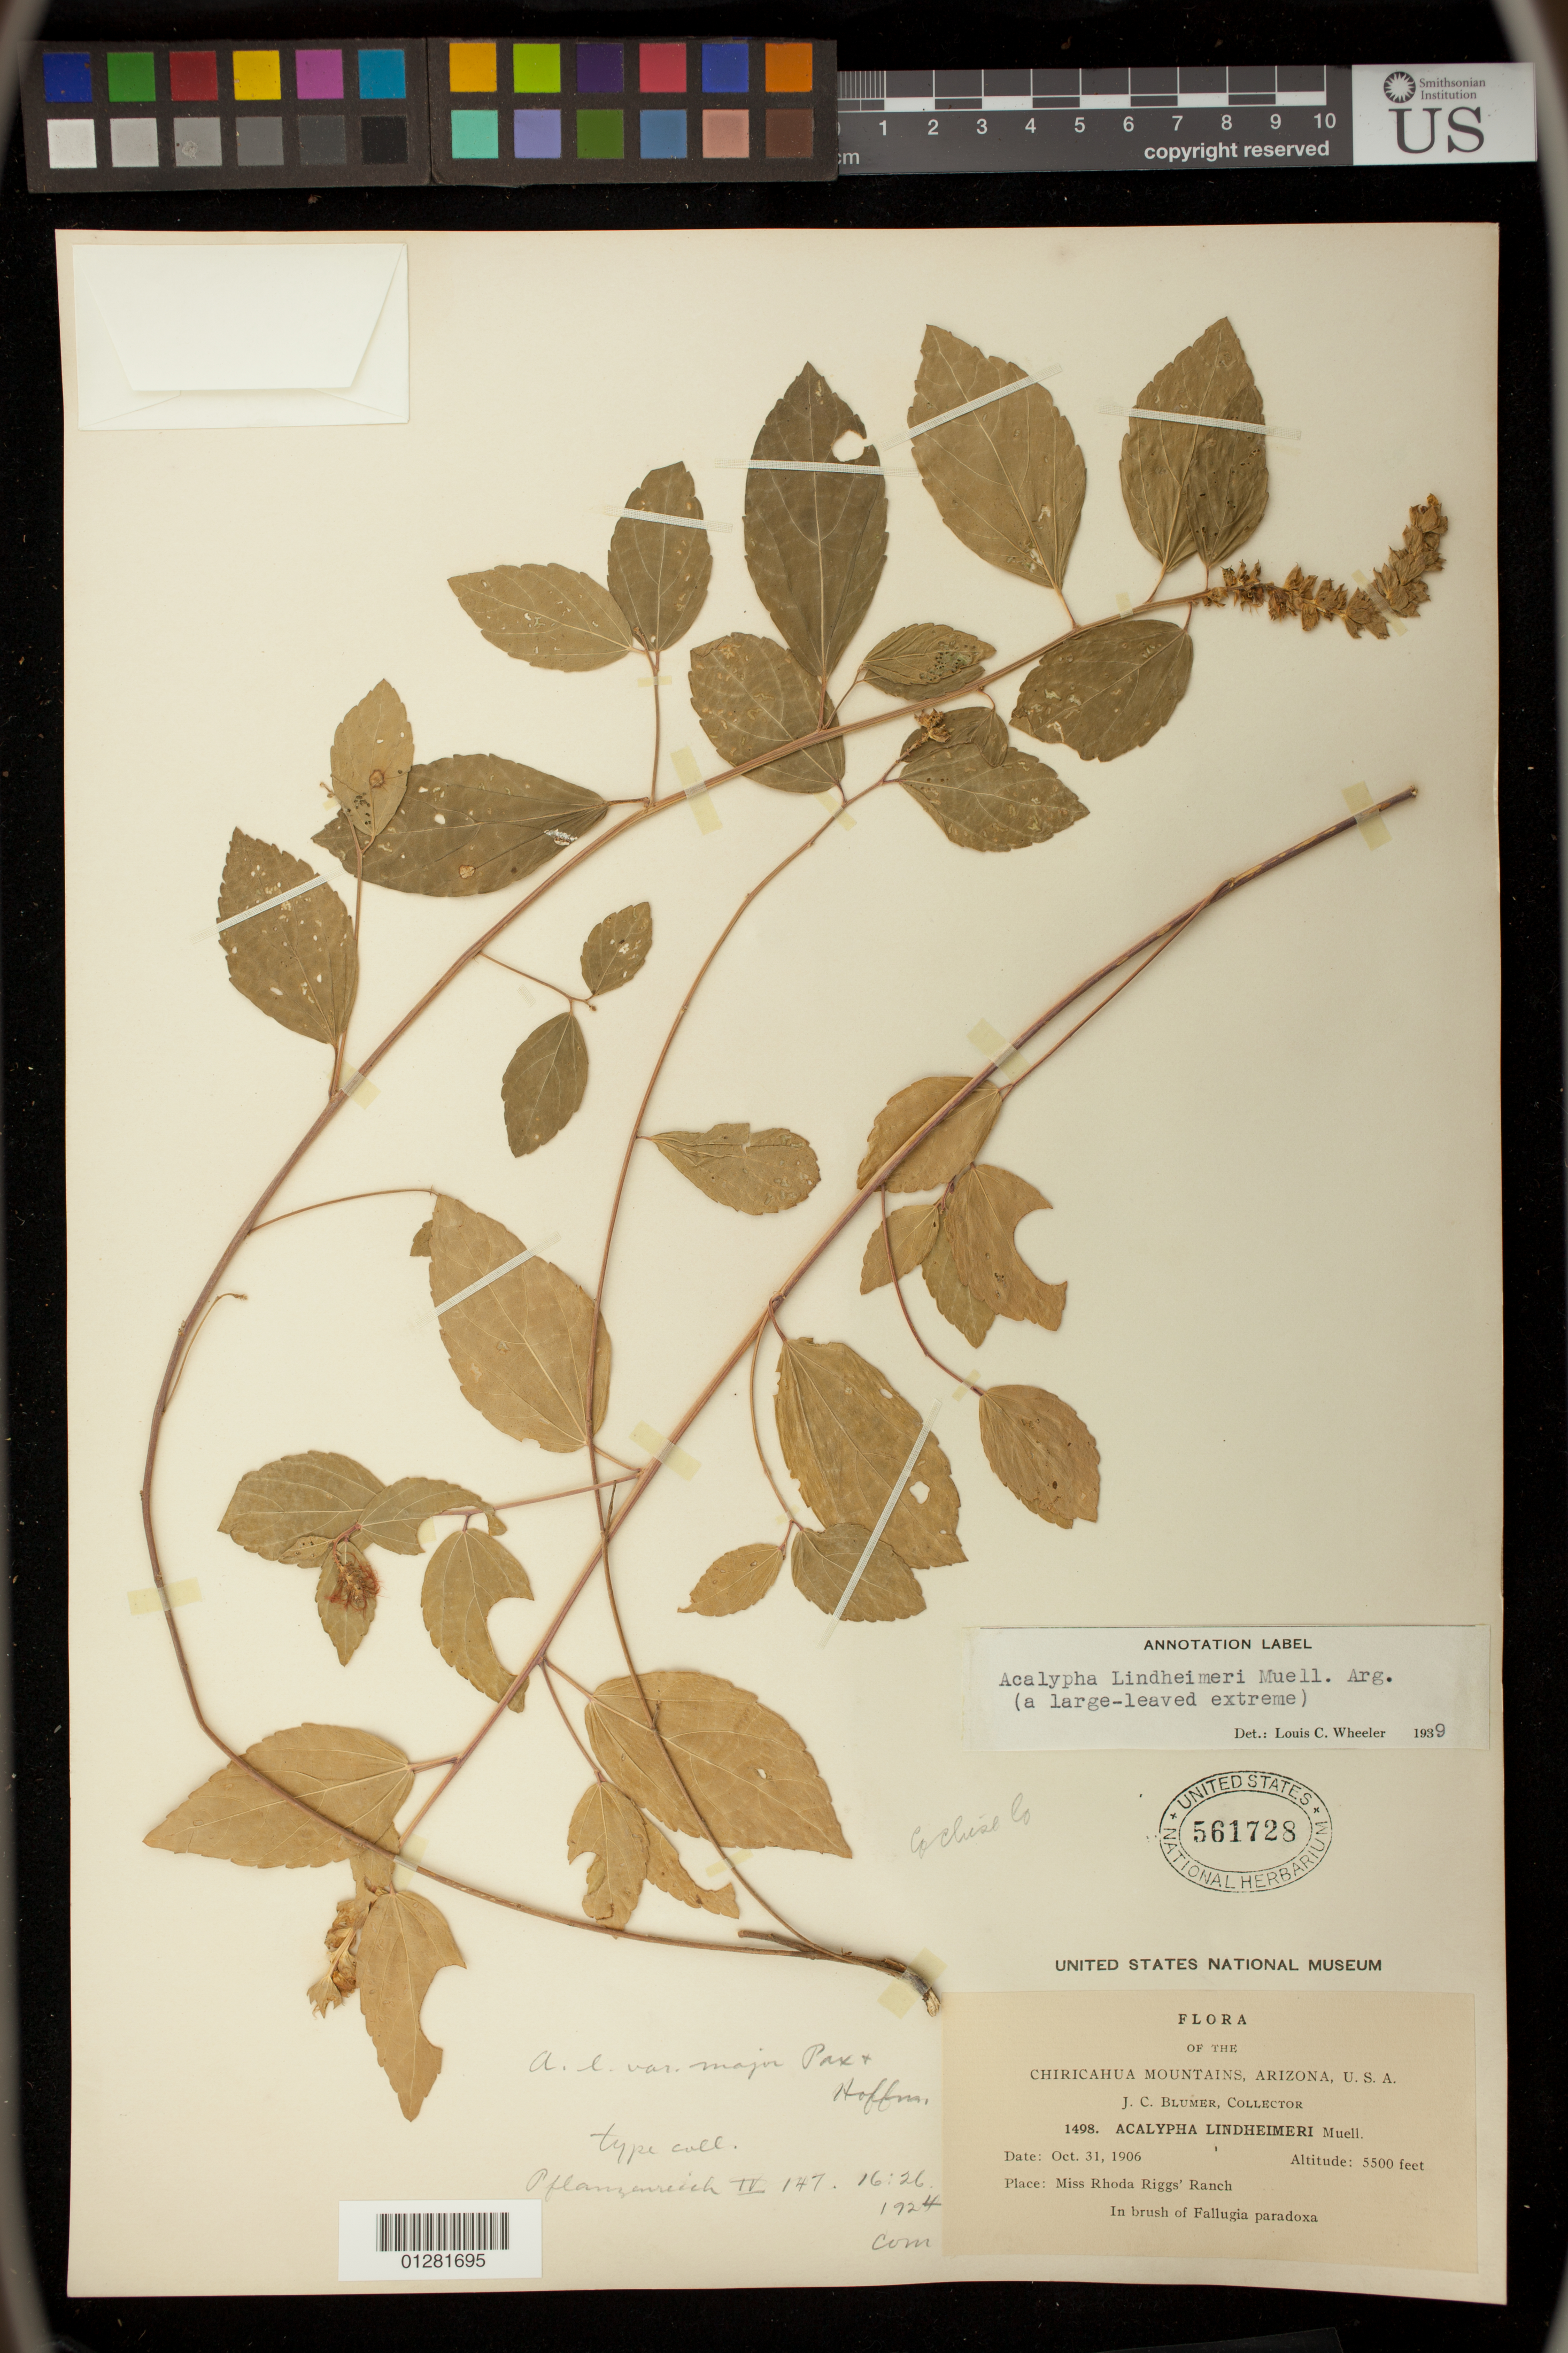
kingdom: Plantae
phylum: Tracheophyta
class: Magnoliopsida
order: Malpighiales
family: Euphorbiaceae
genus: Acalypha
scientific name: Acalypha lindheimeri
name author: Müll. Arg.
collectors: J. C. Blumer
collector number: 1498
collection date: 1906-10-31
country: United States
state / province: Arizona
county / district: Cochise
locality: Chiricahua Mountains, Miss Rhoda Riggs' Ranch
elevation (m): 1676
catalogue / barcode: US 561728